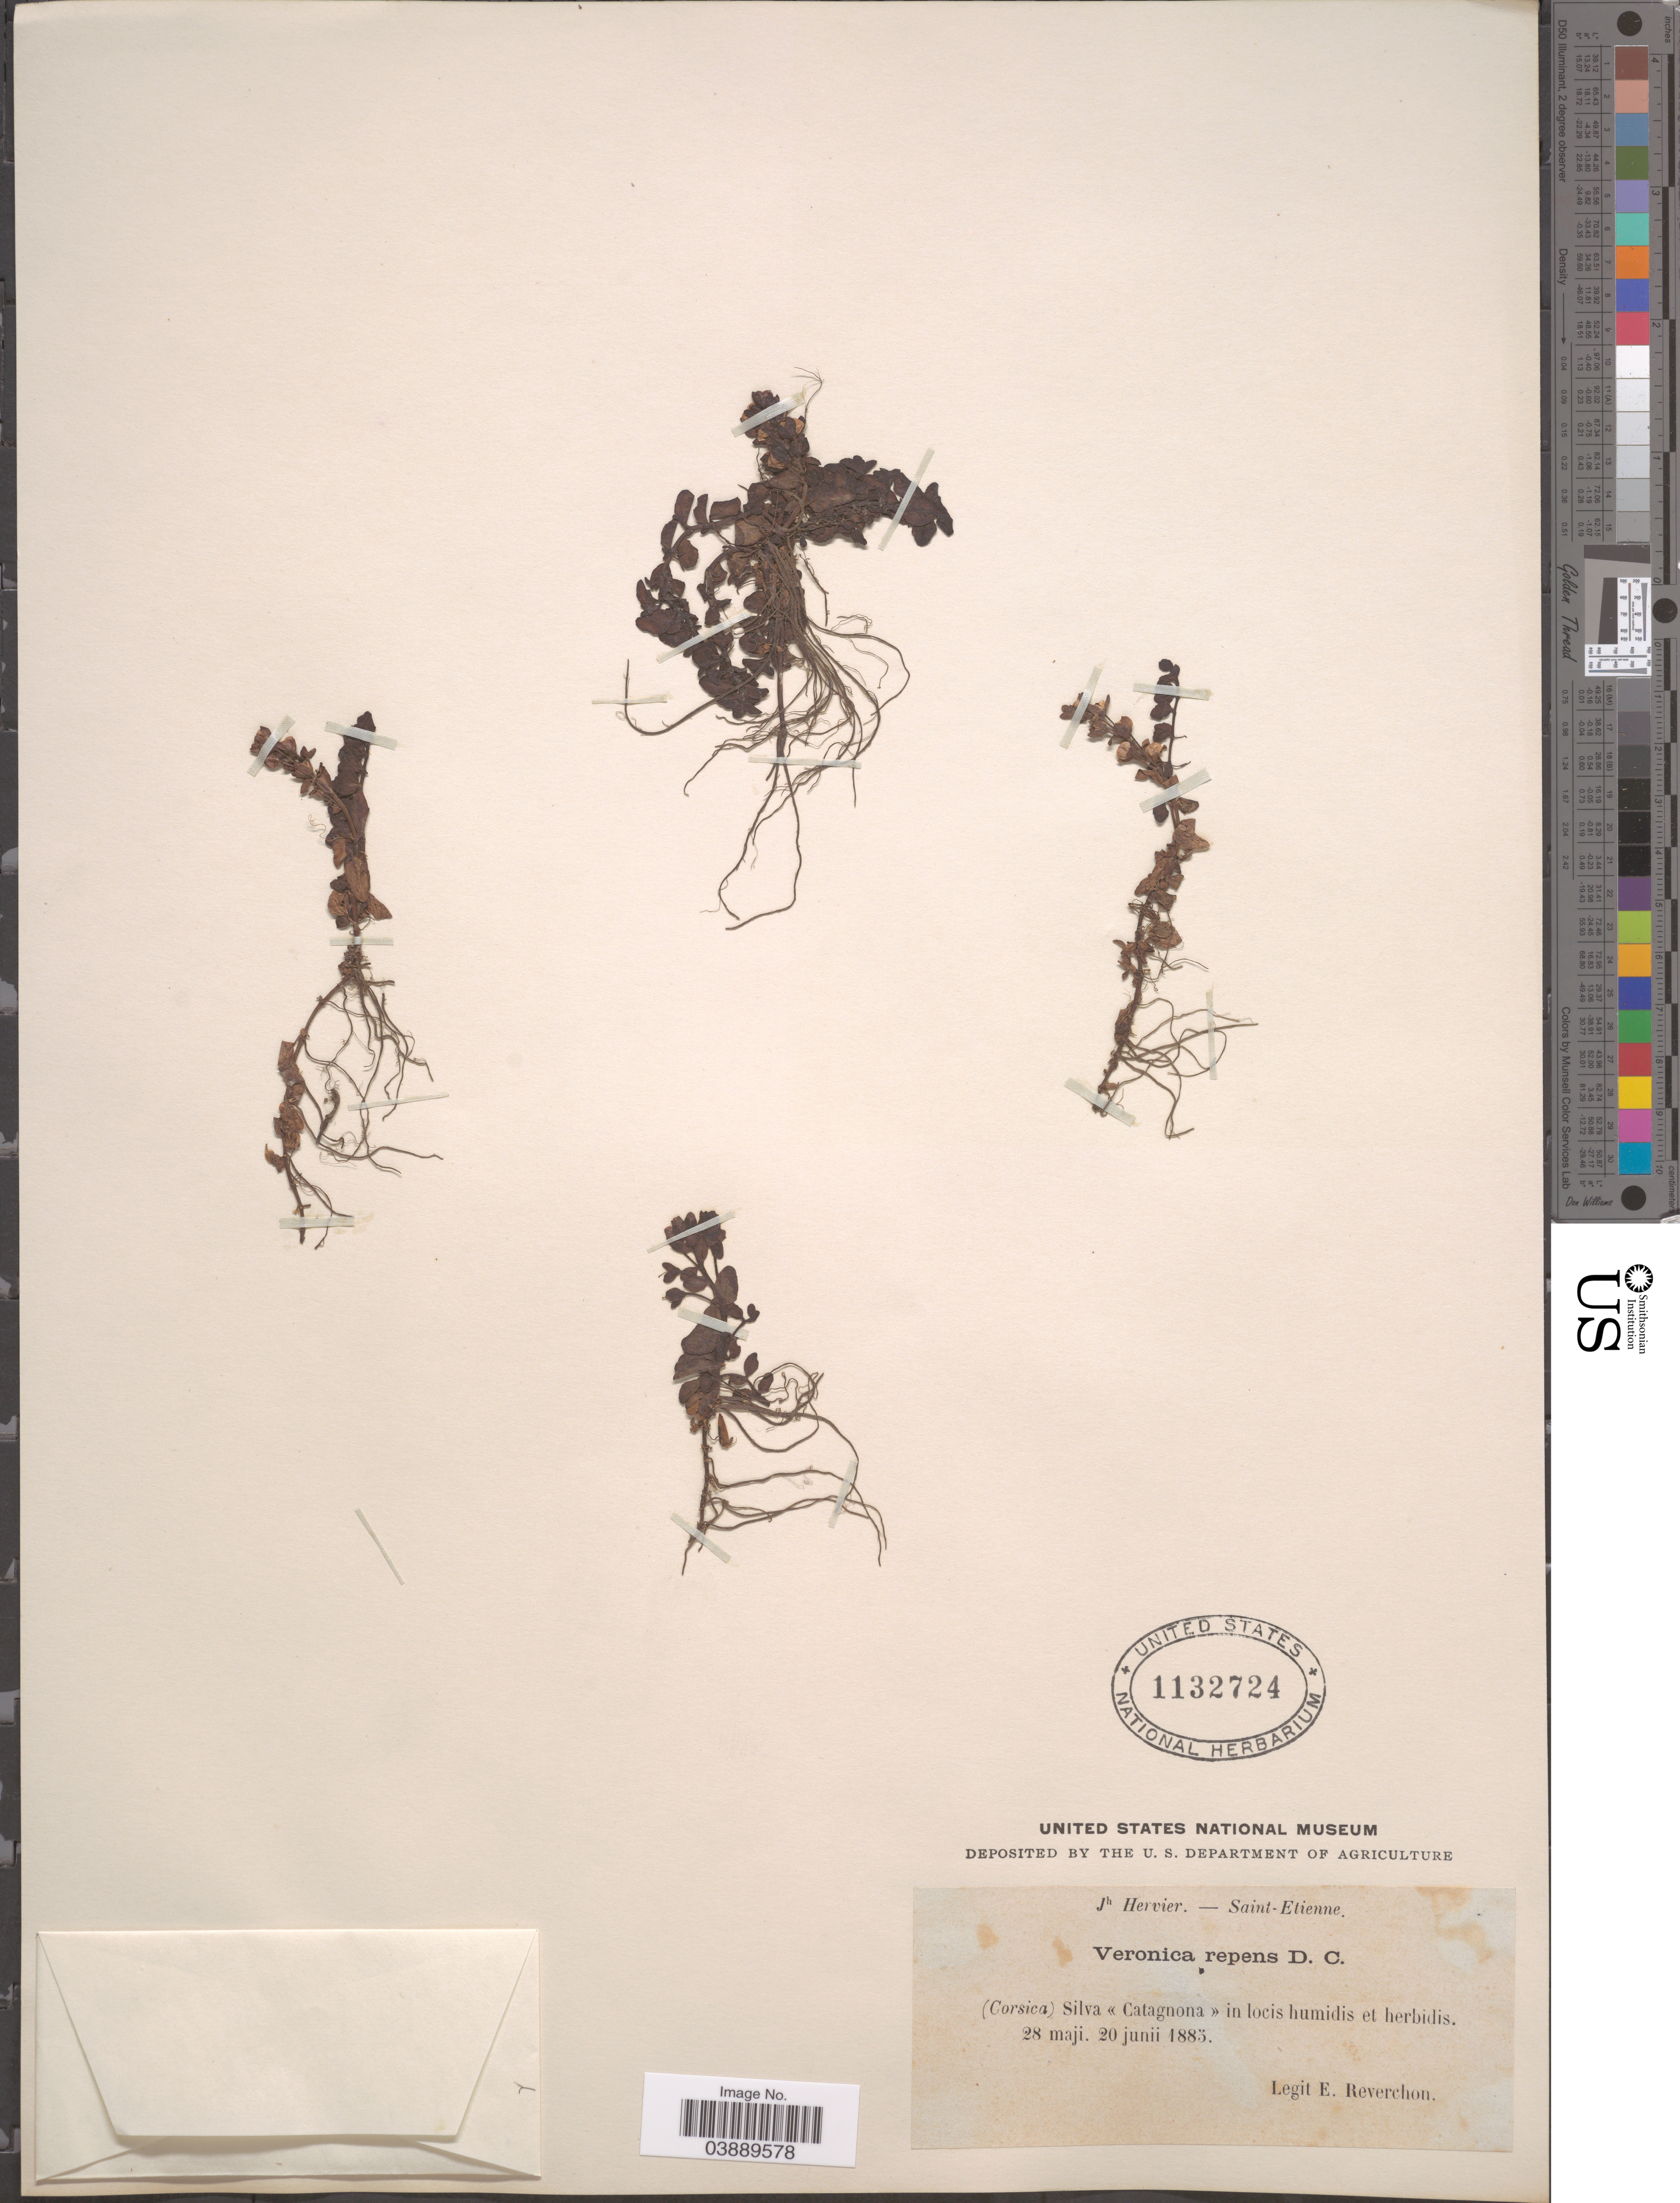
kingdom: Plantae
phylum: Tracheophyta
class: Magnoliopsida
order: Lamiales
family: Plantaginaceae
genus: Veronica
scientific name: Veronica repens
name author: Clarion ex DC.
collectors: E. Reverchon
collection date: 1885-05-28/1885-06-20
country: France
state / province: Corsica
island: Corse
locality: Silva « Catagnona » in locis humidis et herbidis.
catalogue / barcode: US 1132724